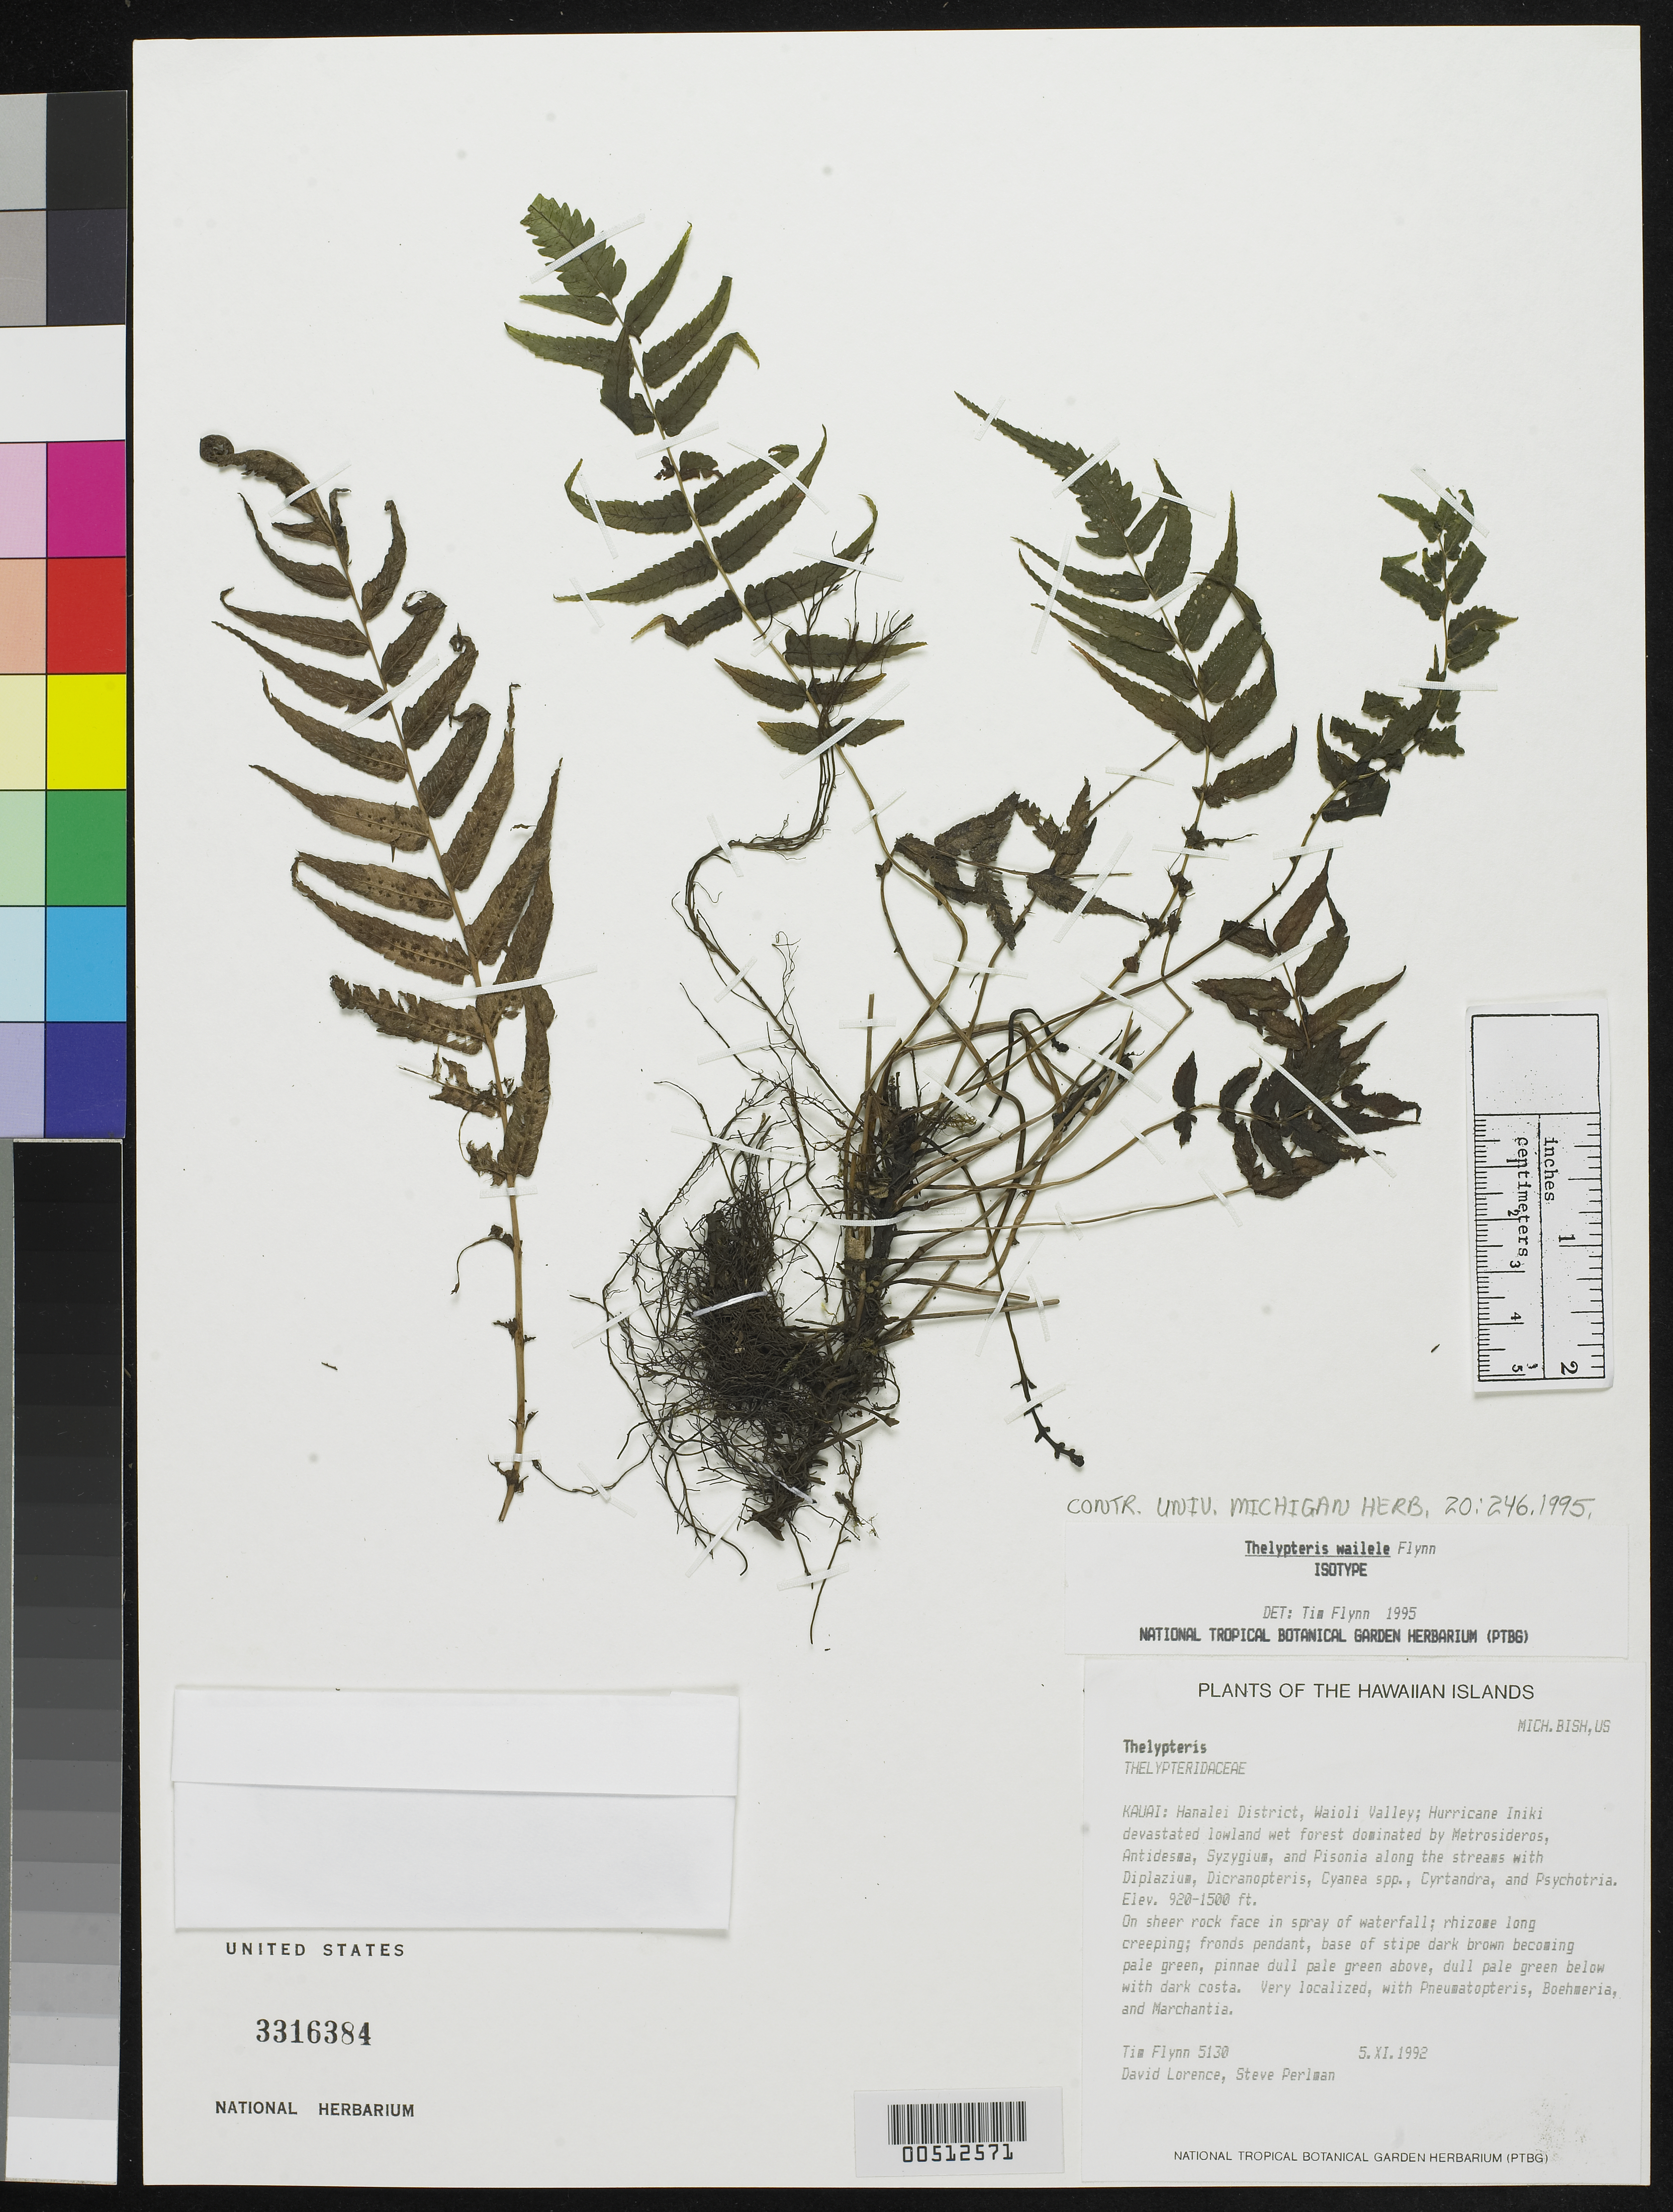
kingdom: Plantae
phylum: Tracheophyta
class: Polypodiopsida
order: Polypodiales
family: Thelypteridaceae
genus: Thelypteris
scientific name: Thelypteris wailele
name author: Flynn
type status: Isotype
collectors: T. W. Flynn, D. Lorence & S. P. Perlman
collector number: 5130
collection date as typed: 05 Nov 1992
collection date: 1992-11-05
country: United States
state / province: Hawaii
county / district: Kauai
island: Kaua'i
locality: Waioli Valley, Hurricane Iniki.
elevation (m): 280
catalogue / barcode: US 3316384